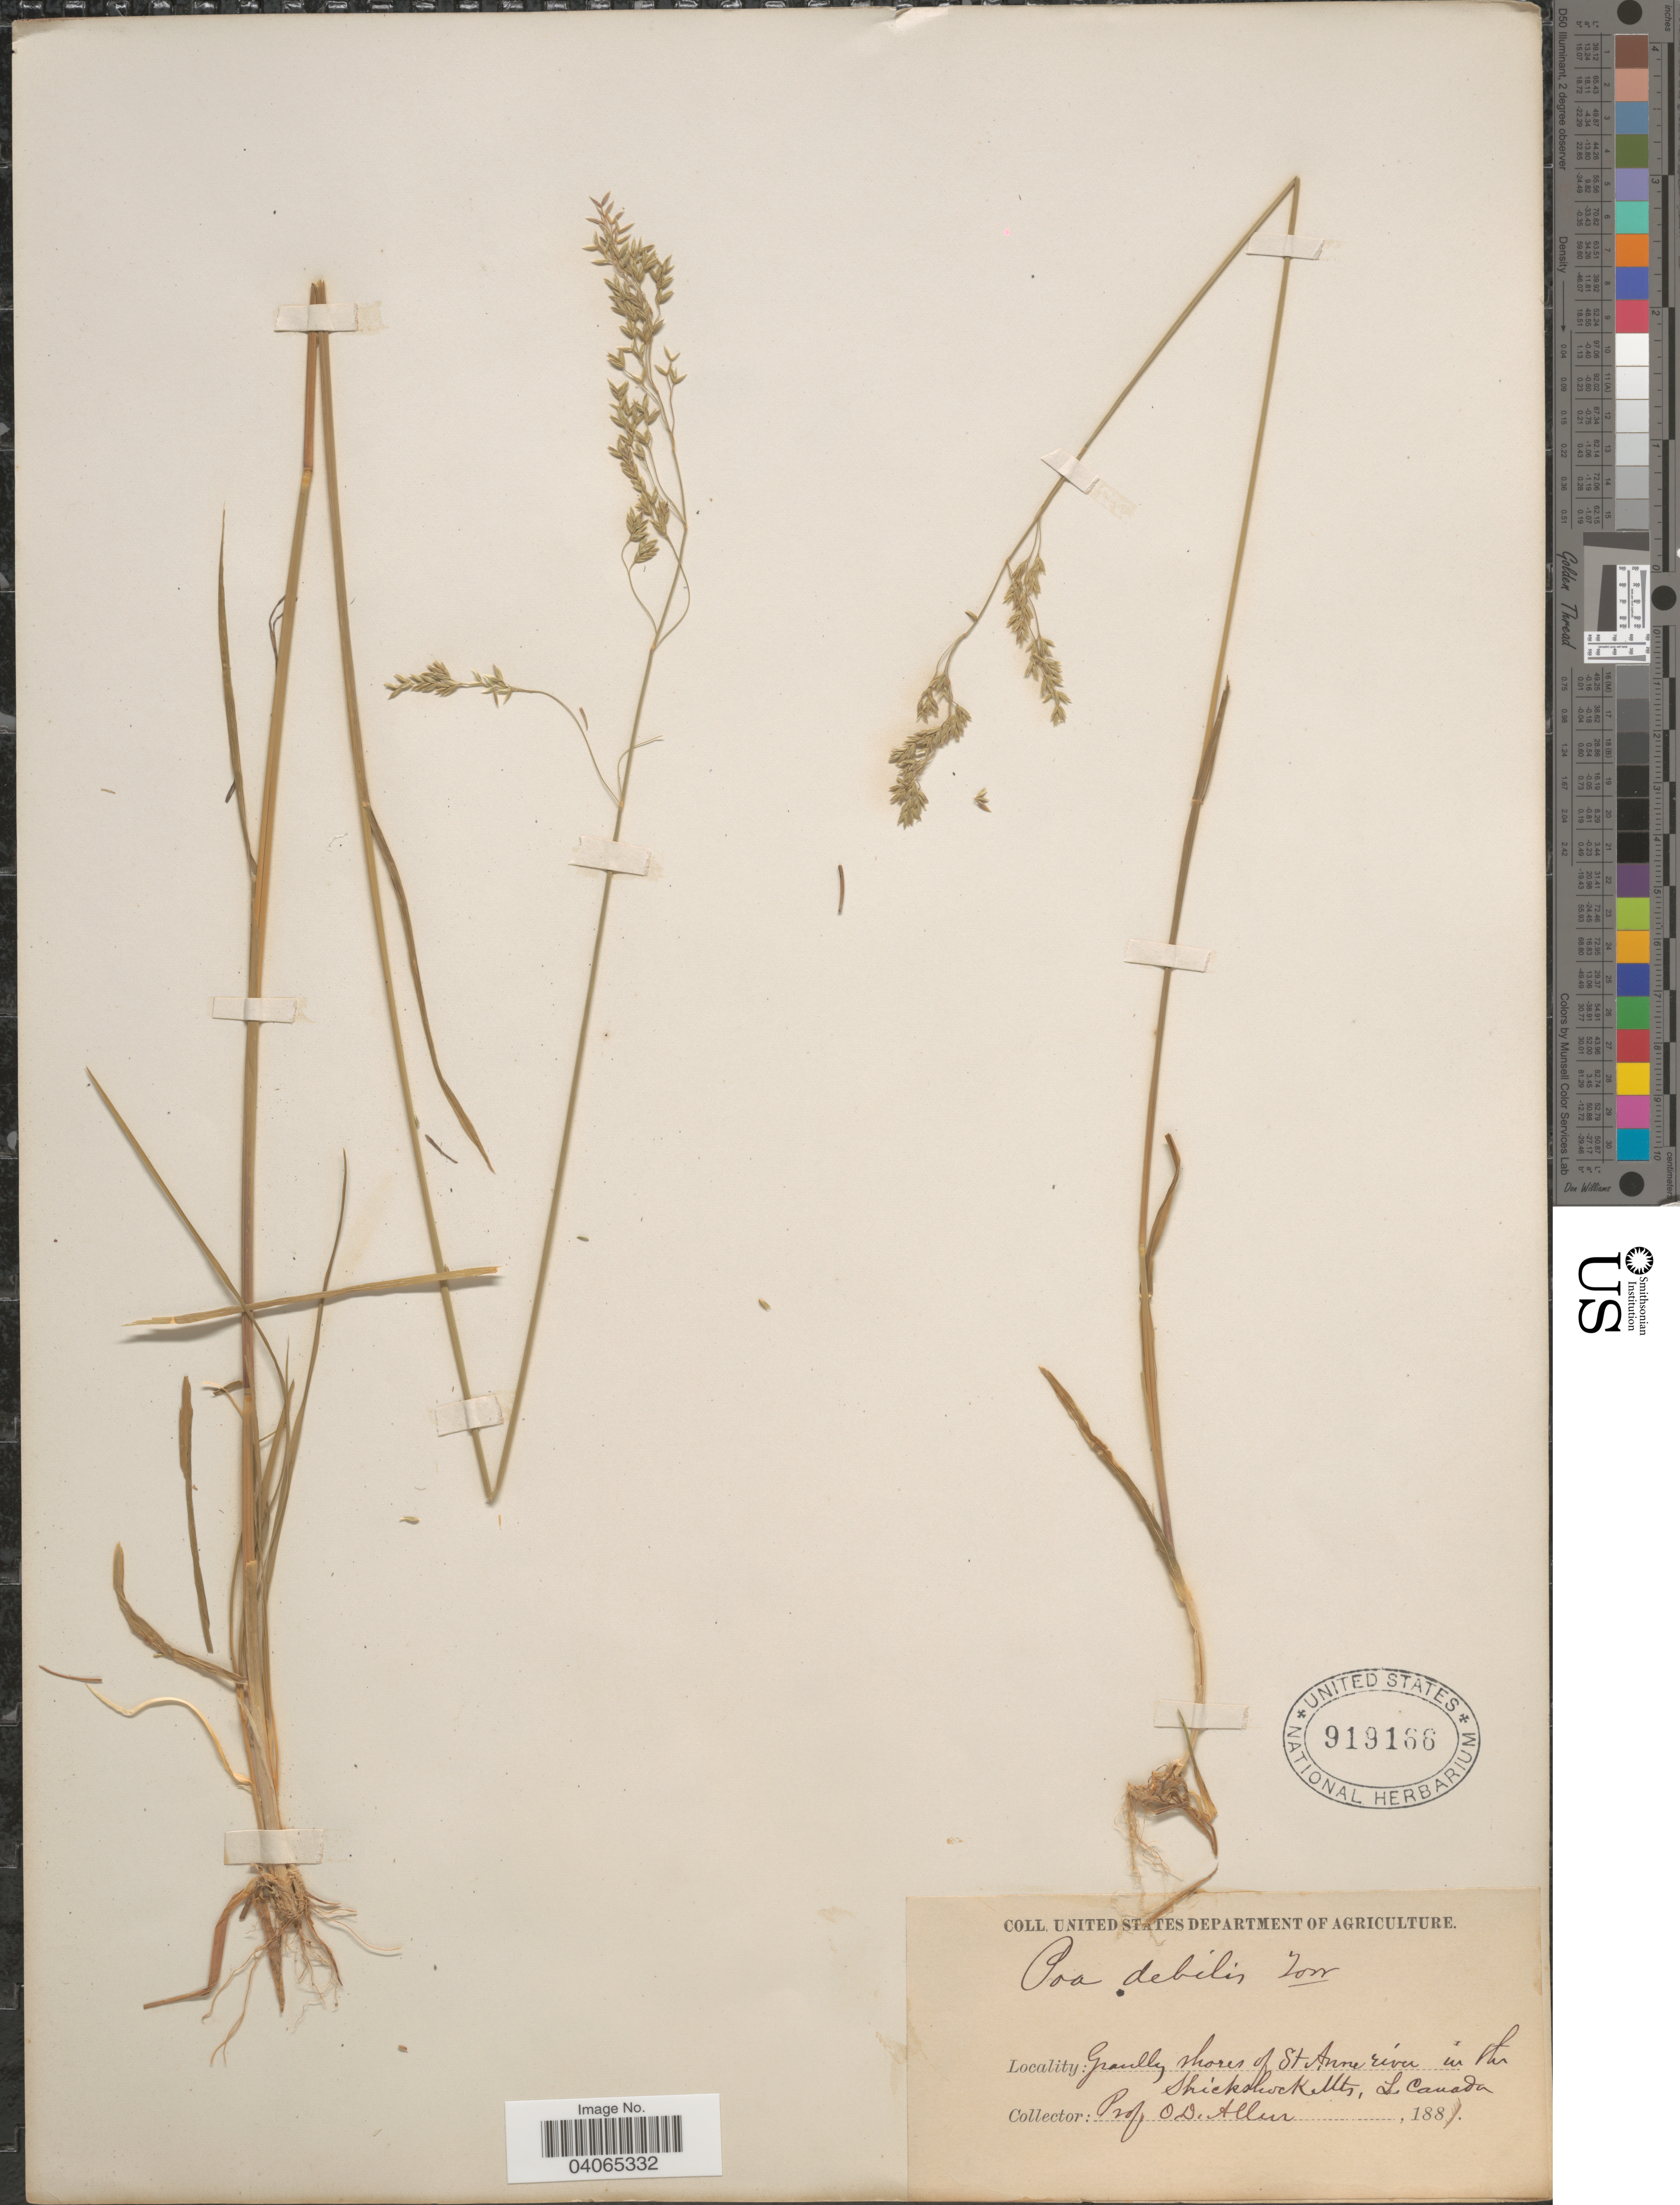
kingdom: Plantae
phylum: Tracheophyta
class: Liliopsida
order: Poales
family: Poaceae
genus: Poa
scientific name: Poa saltuensis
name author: Fernald & Wiegand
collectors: O. D. Allen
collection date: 1881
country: Canada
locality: Gravelly shores of St Anne river in the Shickshock Mts, L. Canada.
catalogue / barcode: US 919166